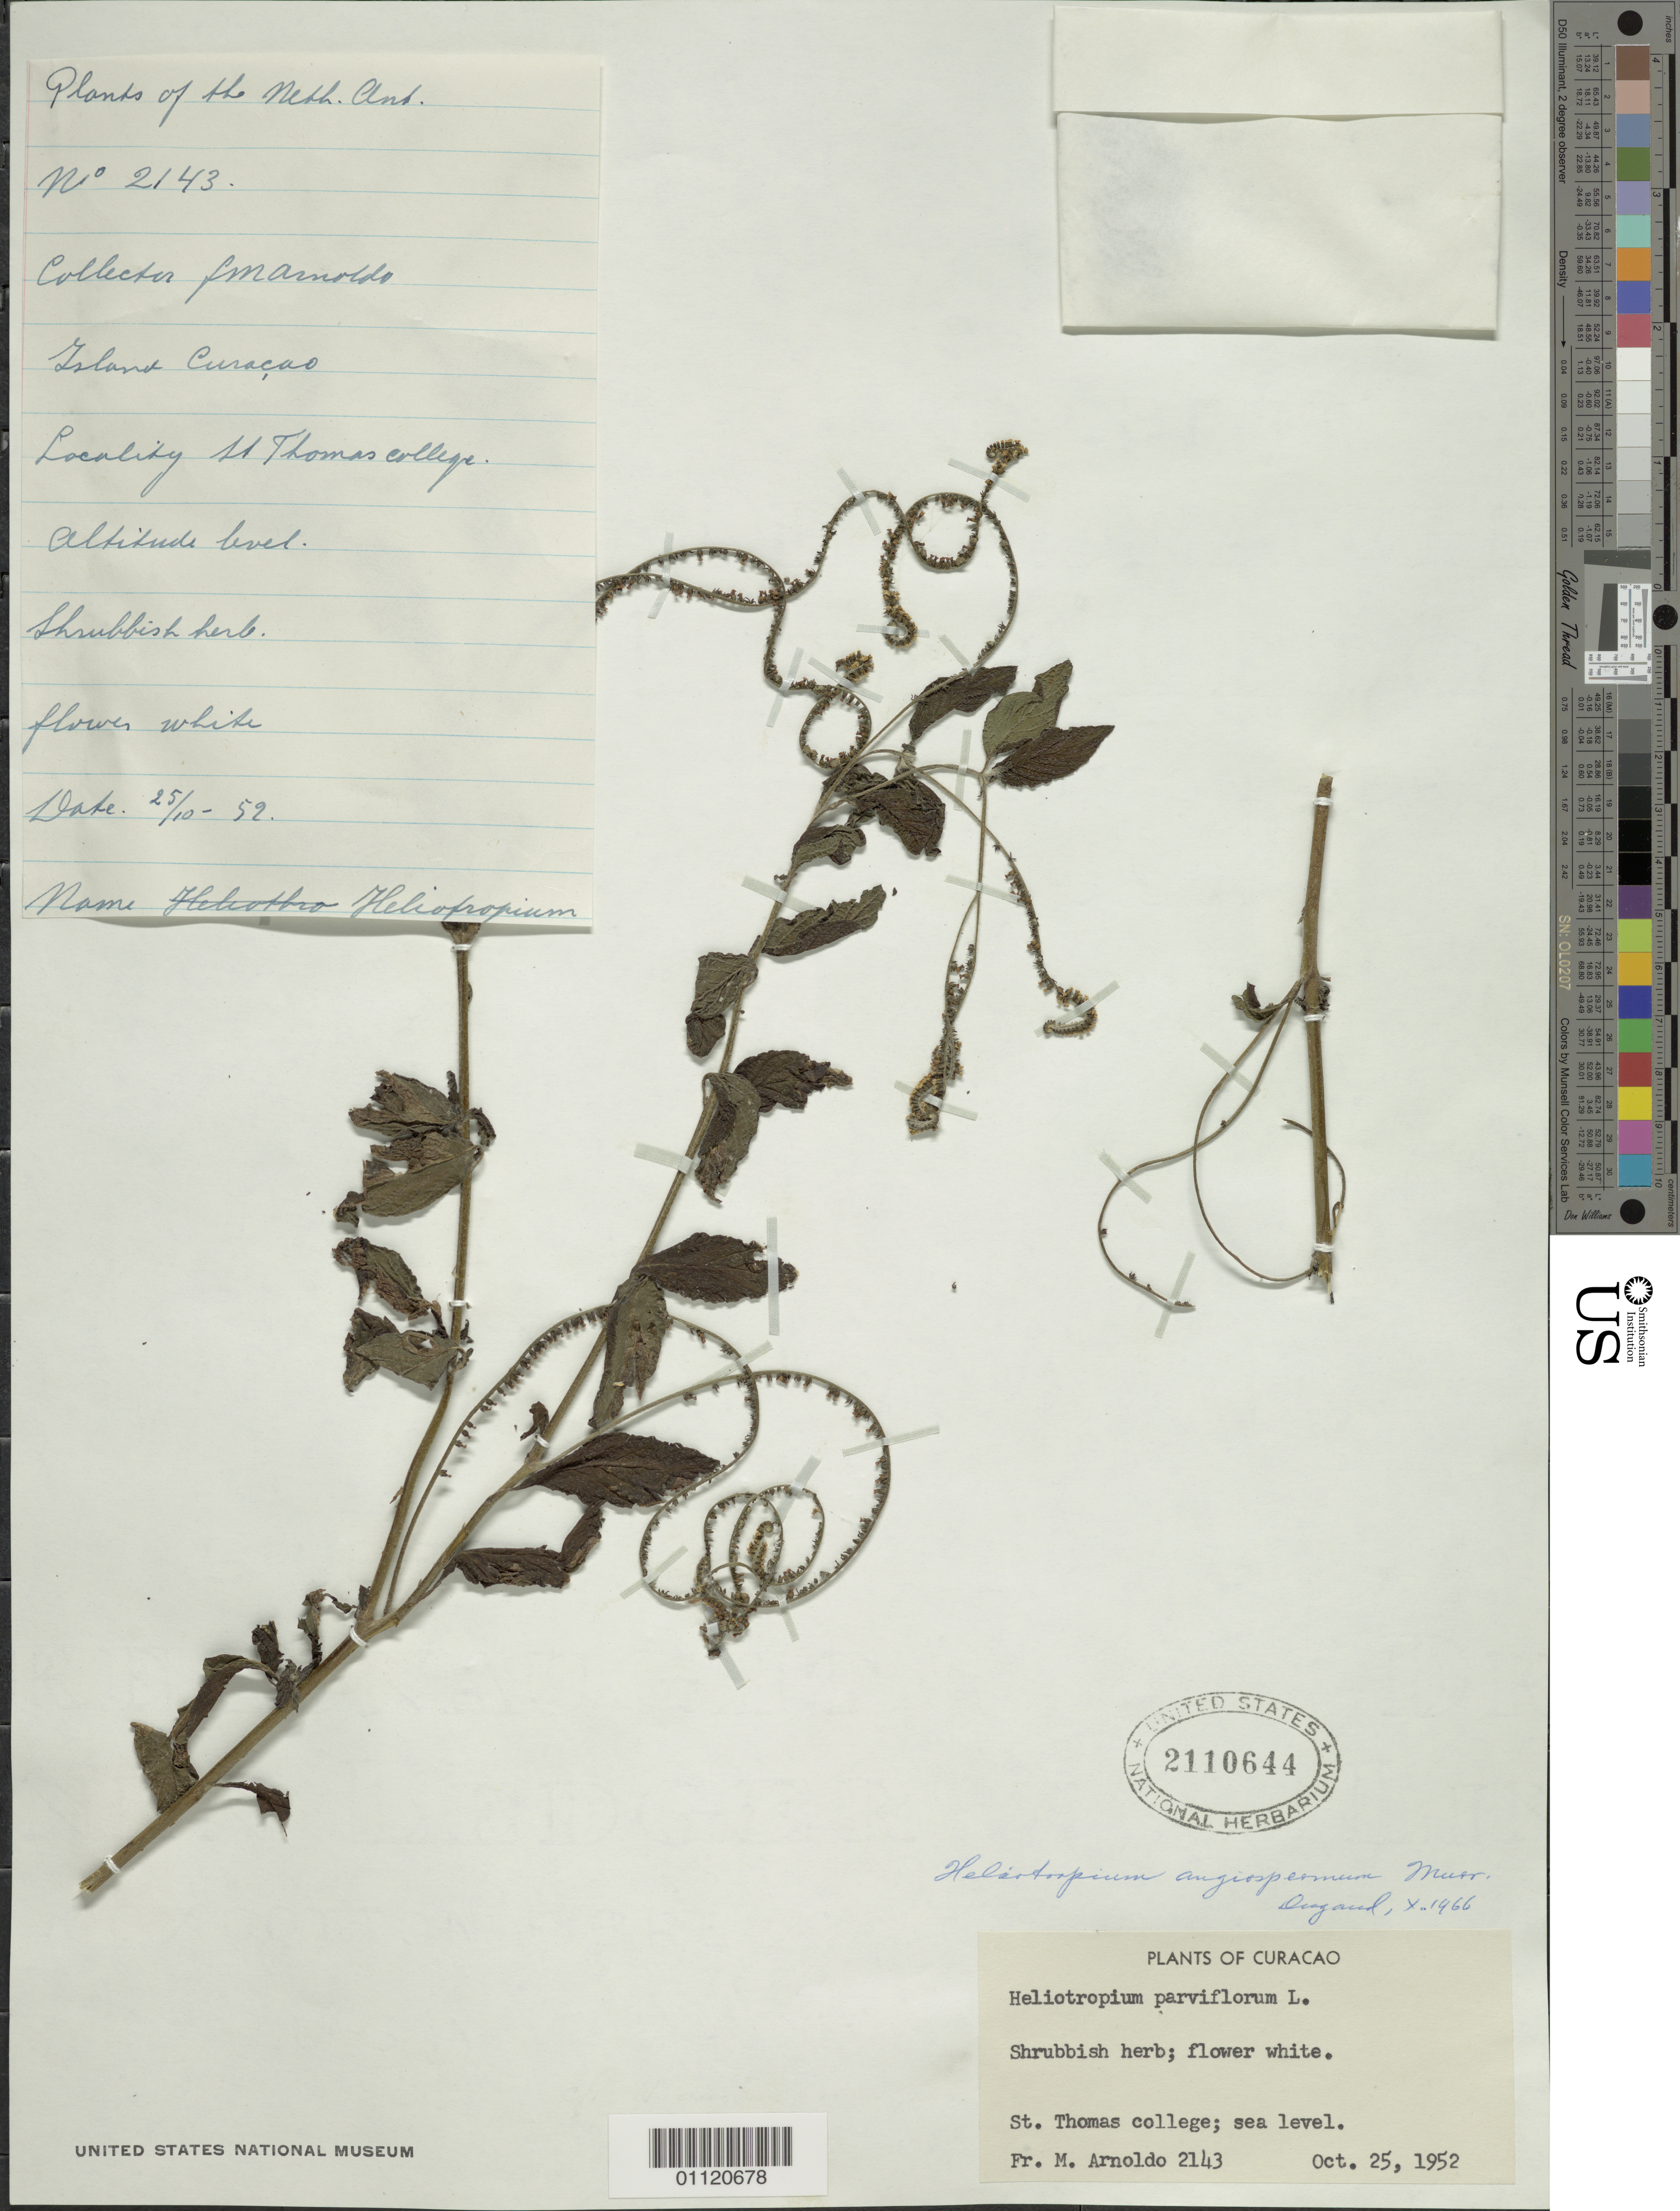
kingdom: Plantae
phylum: Tracheophyta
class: Magnoliopsida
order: Boraginales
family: Heliotropiaceae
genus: Heliotropium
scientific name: Heliotropium angiospermum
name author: Murray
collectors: N. Arnoldo-Broeders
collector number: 2143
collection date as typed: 25 Oct 1952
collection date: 1952-10-25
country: Curaçao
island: Curaçao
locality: St. Thomas college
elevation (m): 0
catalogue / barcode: US 2110644